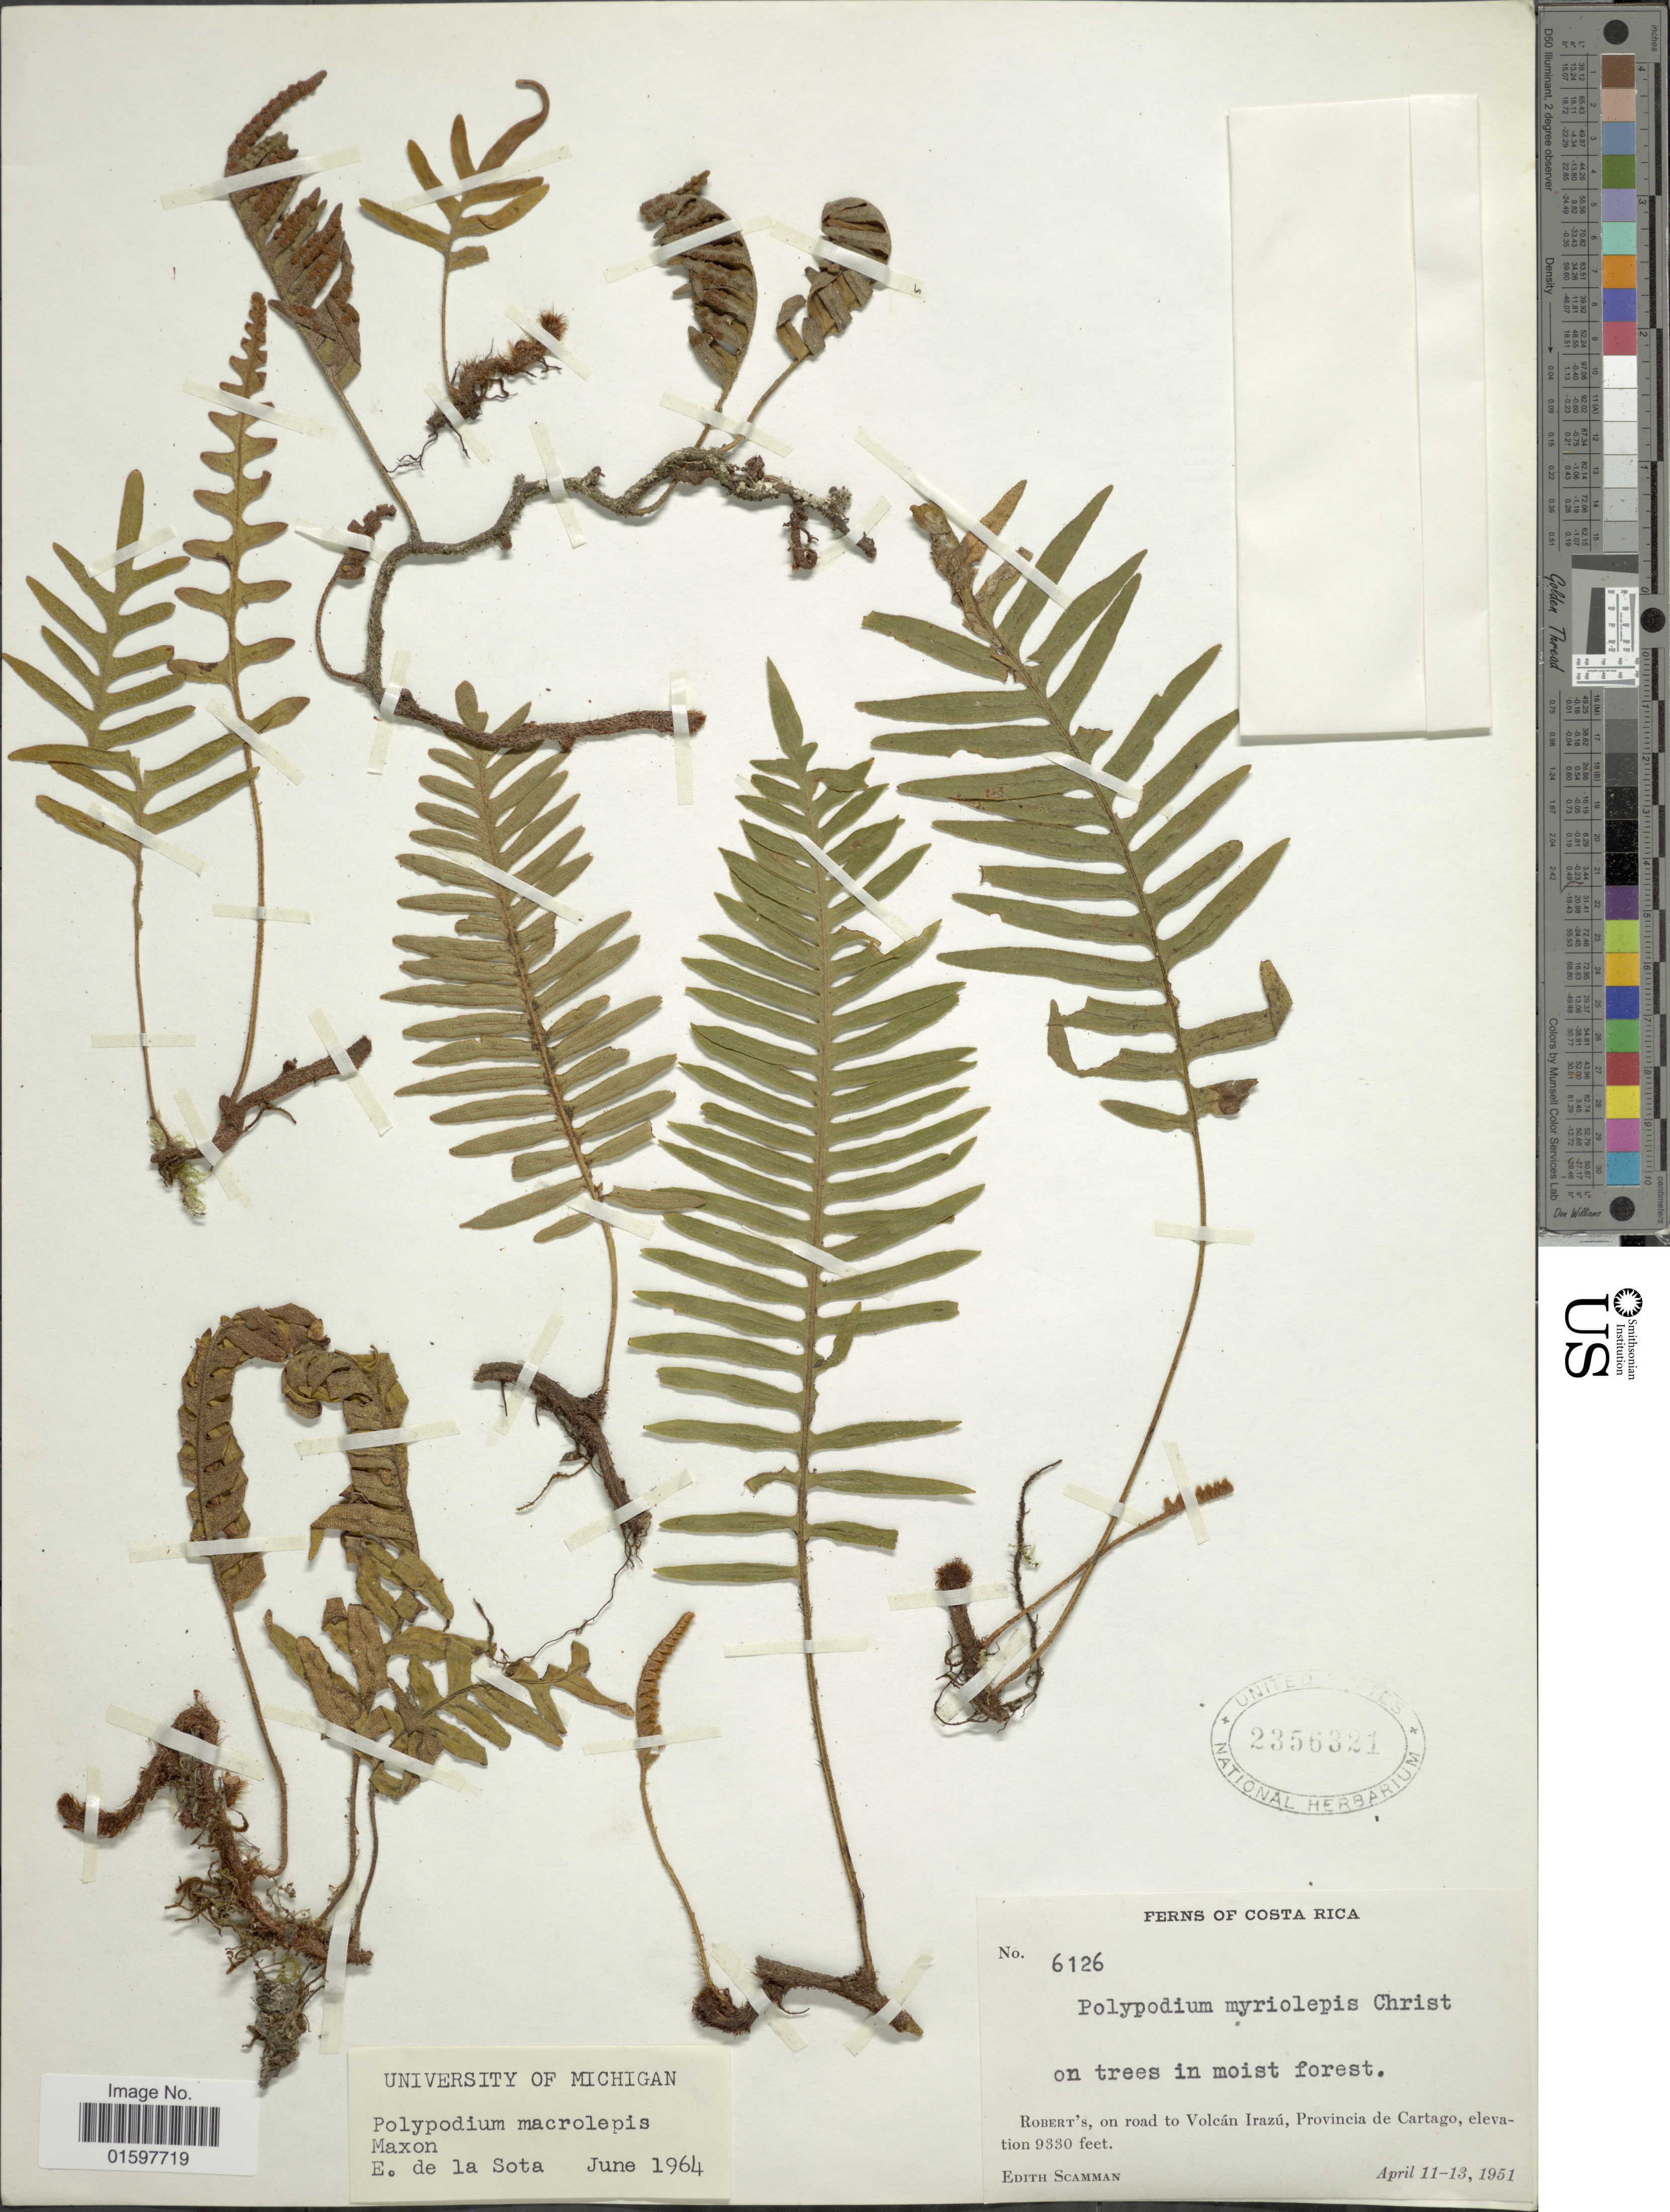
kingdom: Plantae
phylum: Tracheophyta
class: Polypodiopsida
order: Polypodiales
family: Polypodiaceae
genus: Pleopeltis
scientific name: Pleopeltis macrolepis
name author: (Maxon) A.R. Sm. & Tejero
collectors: E. Scamman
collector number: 6126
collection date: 1951-04-11/1951-04-13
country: Costa Rica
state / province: Cartago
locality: Robert's, on road to Volcán Irazú.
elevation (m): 2844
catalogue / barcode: US 2356321